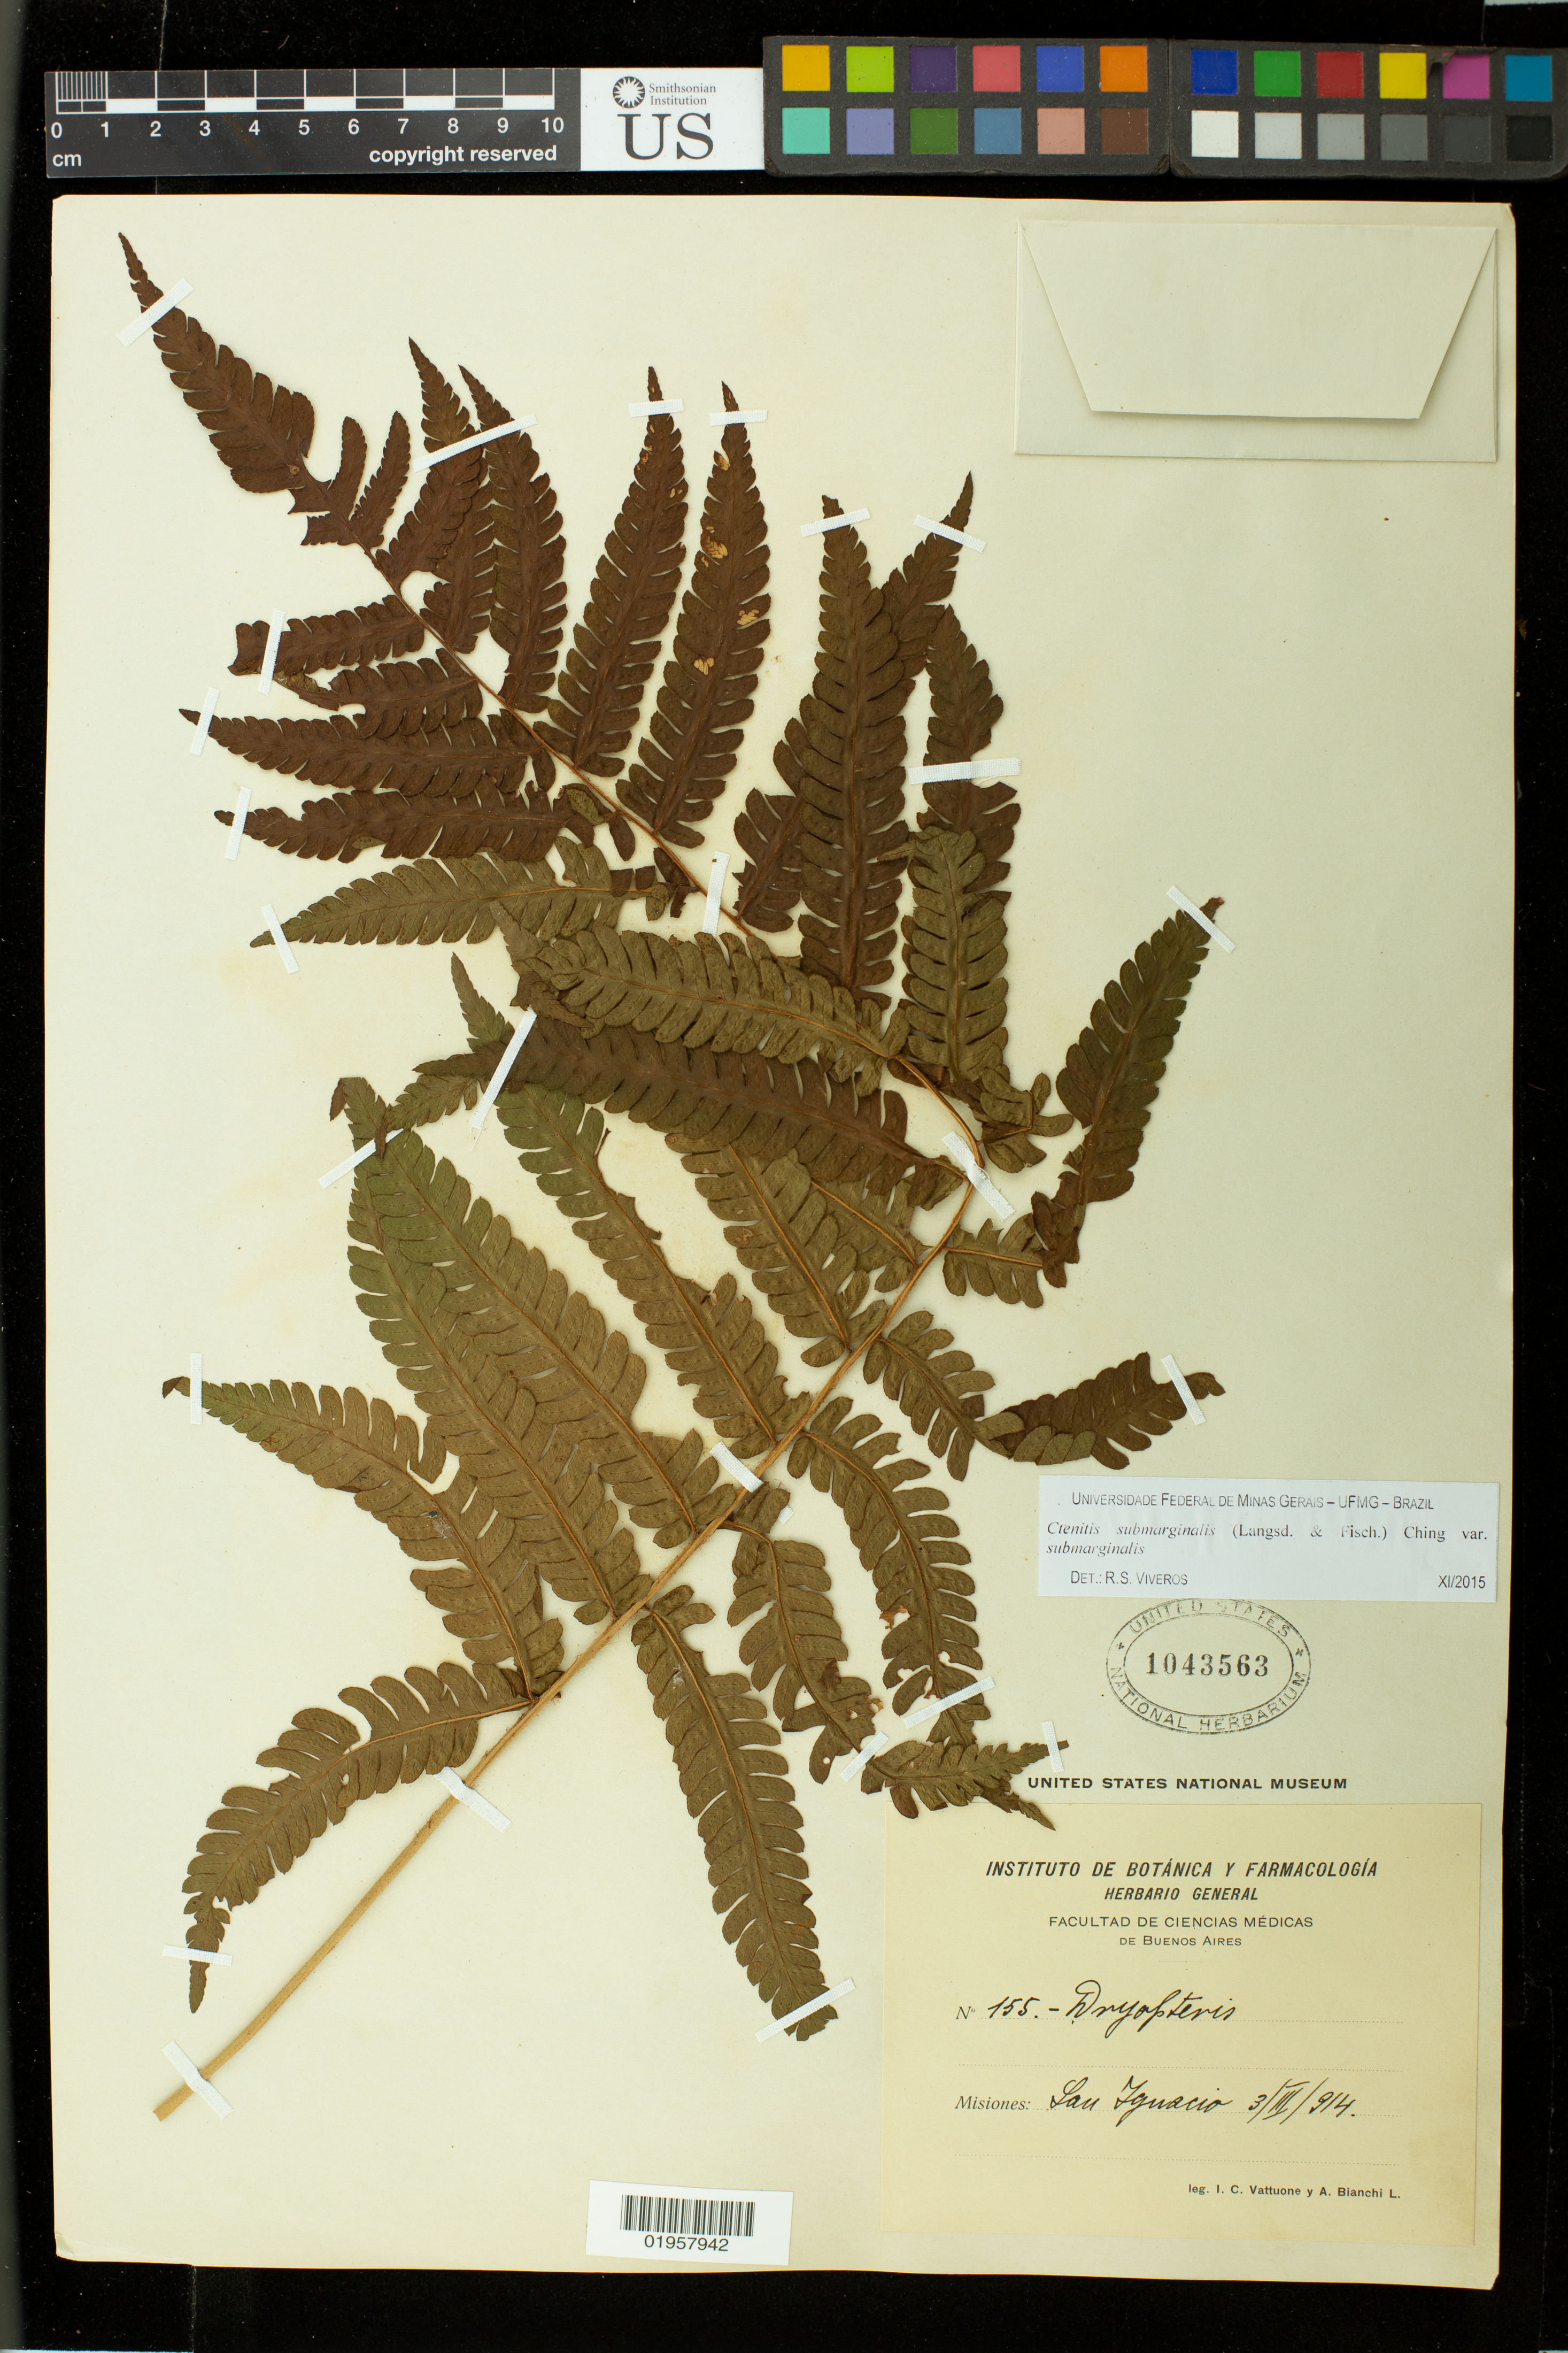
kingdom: Plantae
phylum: Tracheophyta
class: Polypodiopsida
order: Polypodiales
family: Dryopteridaceae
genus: Ctenitis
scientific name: Ctenitis submarginalis var. submarginalis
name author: (Langsd. & Fisch.) Ching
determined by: Viveros, R. S.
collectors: I. Vattuone & A. Bianchi L.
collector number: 155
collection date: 1914-03-03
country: Argentina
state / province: Misiones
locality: San Ignacio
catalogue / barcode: US 1043563